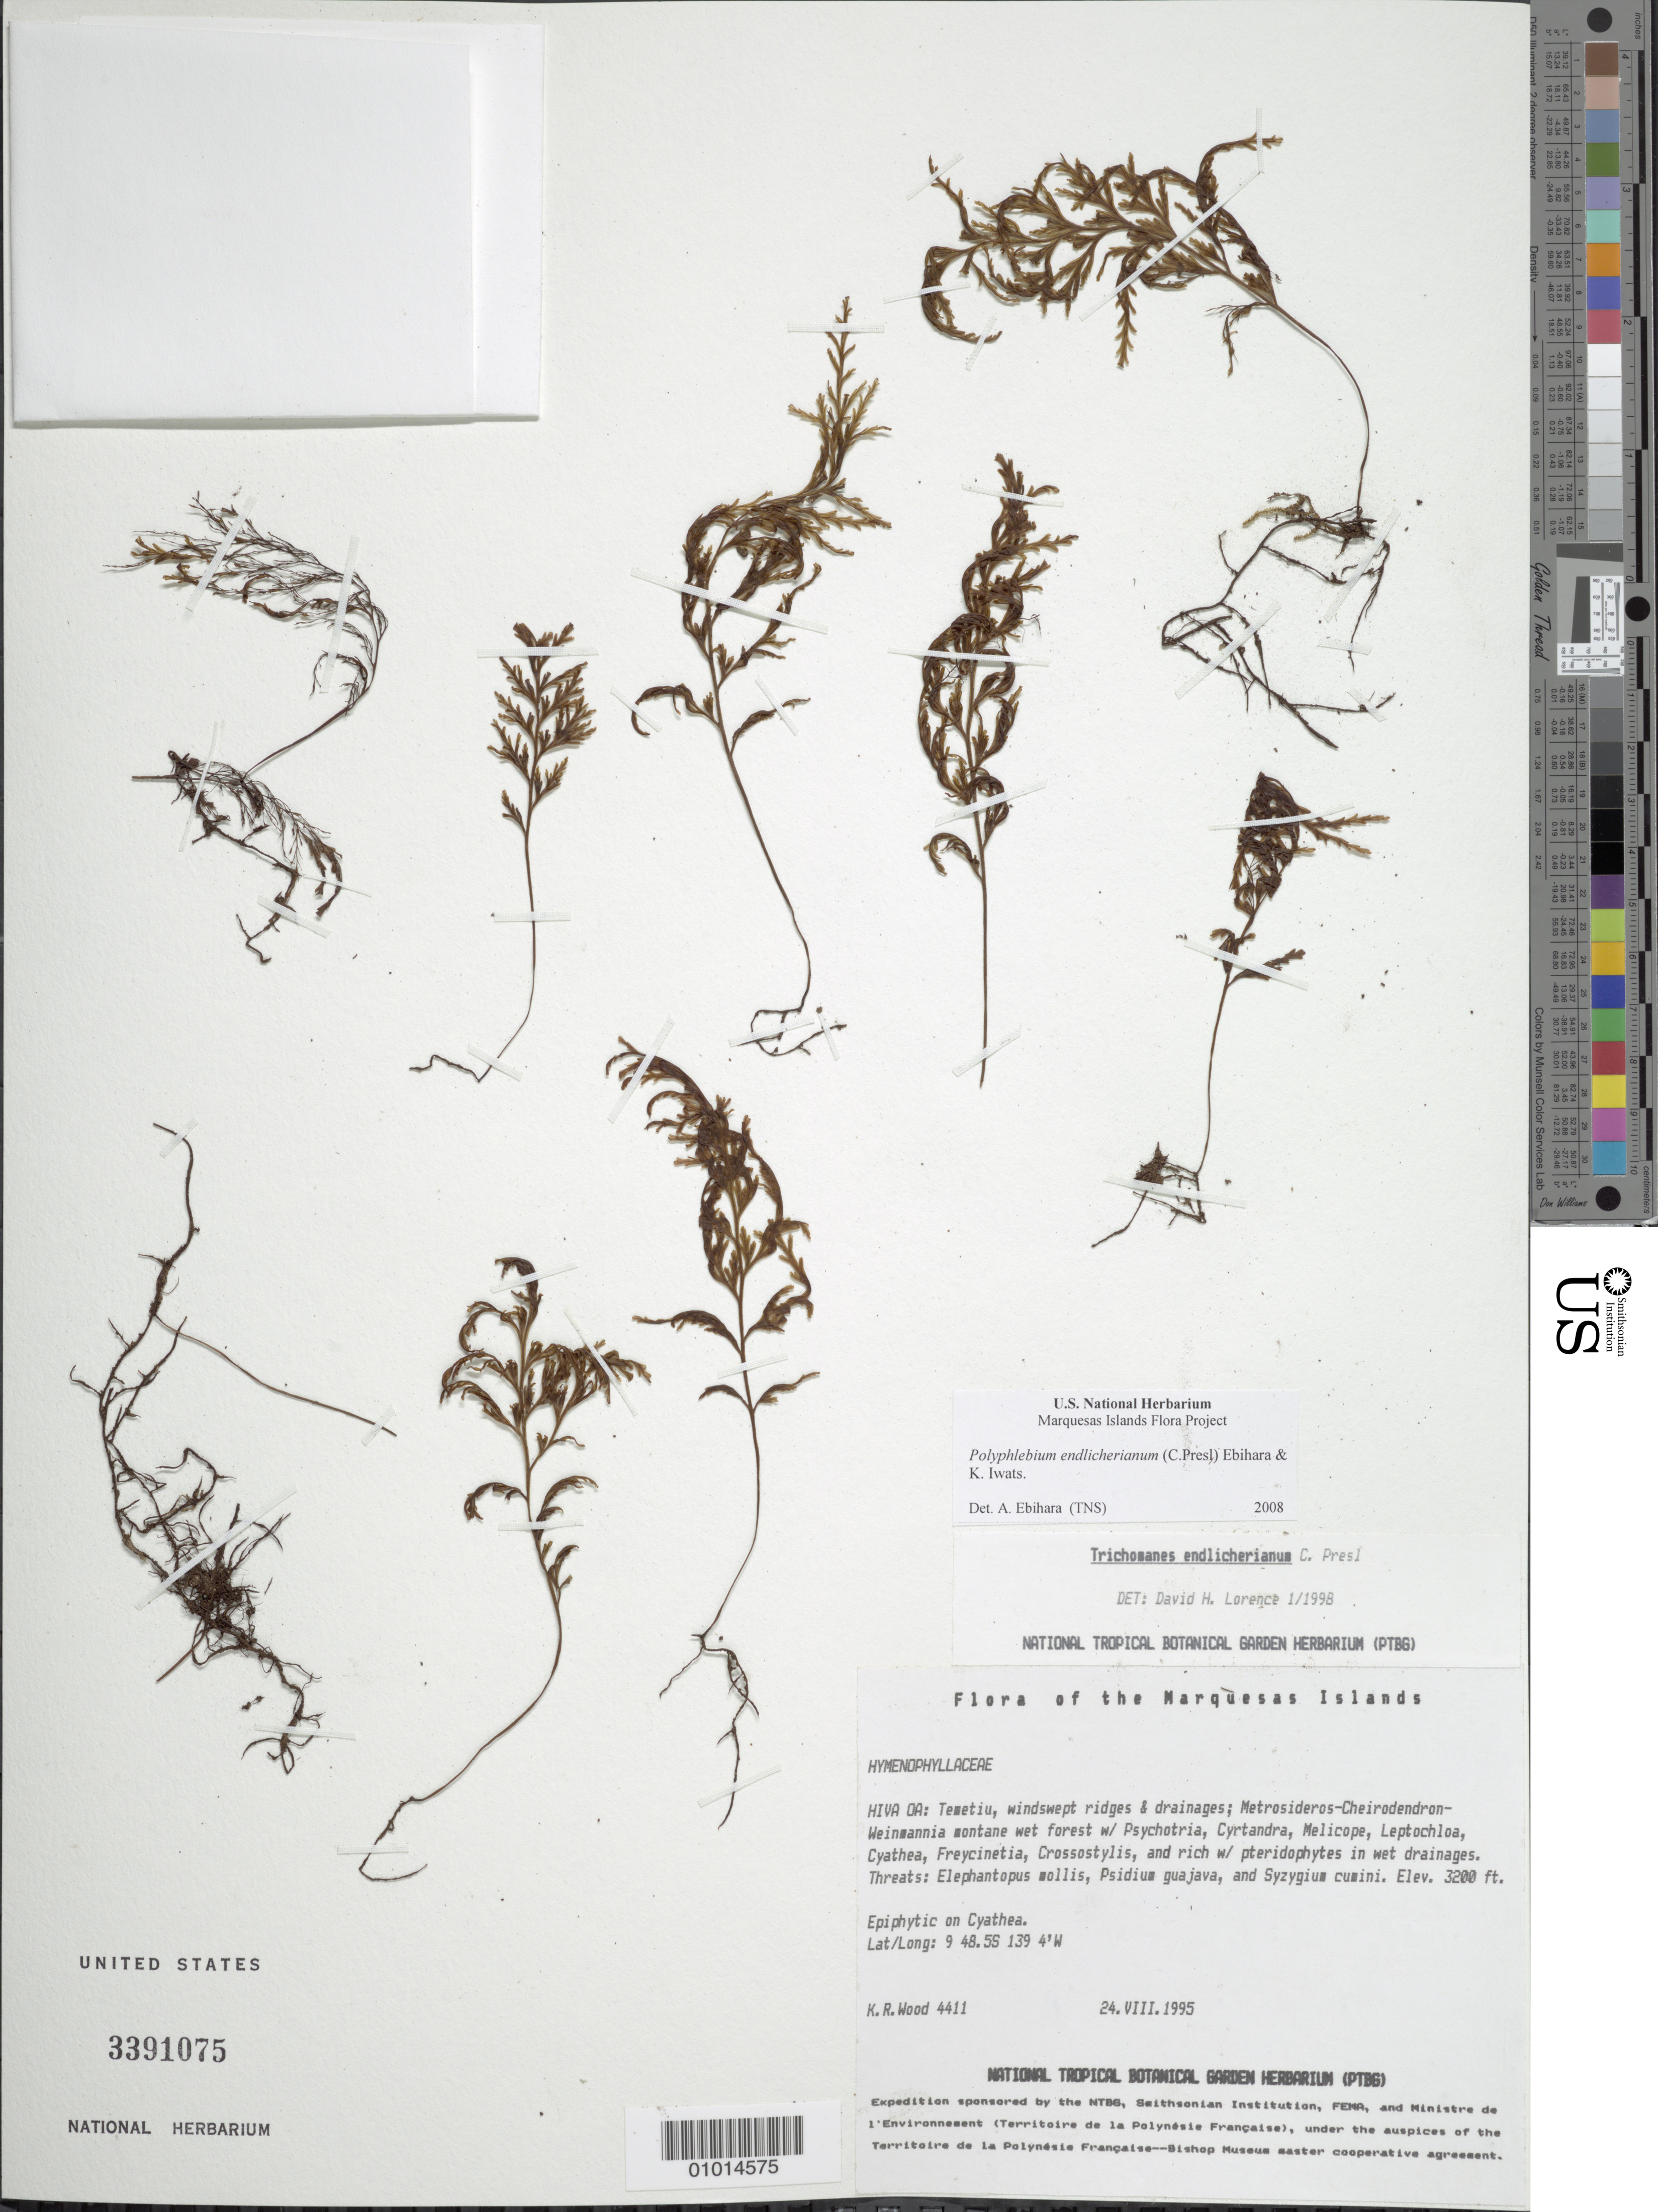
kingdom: Plantae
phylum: Tracheophyta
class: Polypodiopsida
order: Hymenophyllales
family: Hymenophyllaceae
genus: Polyphlebium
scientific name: Polyphlebium endlicherianum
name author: (C. Presl) Ebihara & K. Iwats.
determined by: Ebihara, A.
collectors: K. R. Wood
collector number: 4411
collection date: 1995-08-24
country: French Polynesia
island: Hiva Oa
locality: Temetiu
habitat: windswept ridges and drainages, In Metrosideros-Cheirodendron-Weinmannia montane wet forest and Cyathea-Freycinetia with rich pteridophytes in wet drainages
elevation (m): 975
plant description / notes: Elaphantopsis mollis, Psidium guajava, Syzygium cuminii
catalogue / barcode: US 3391075